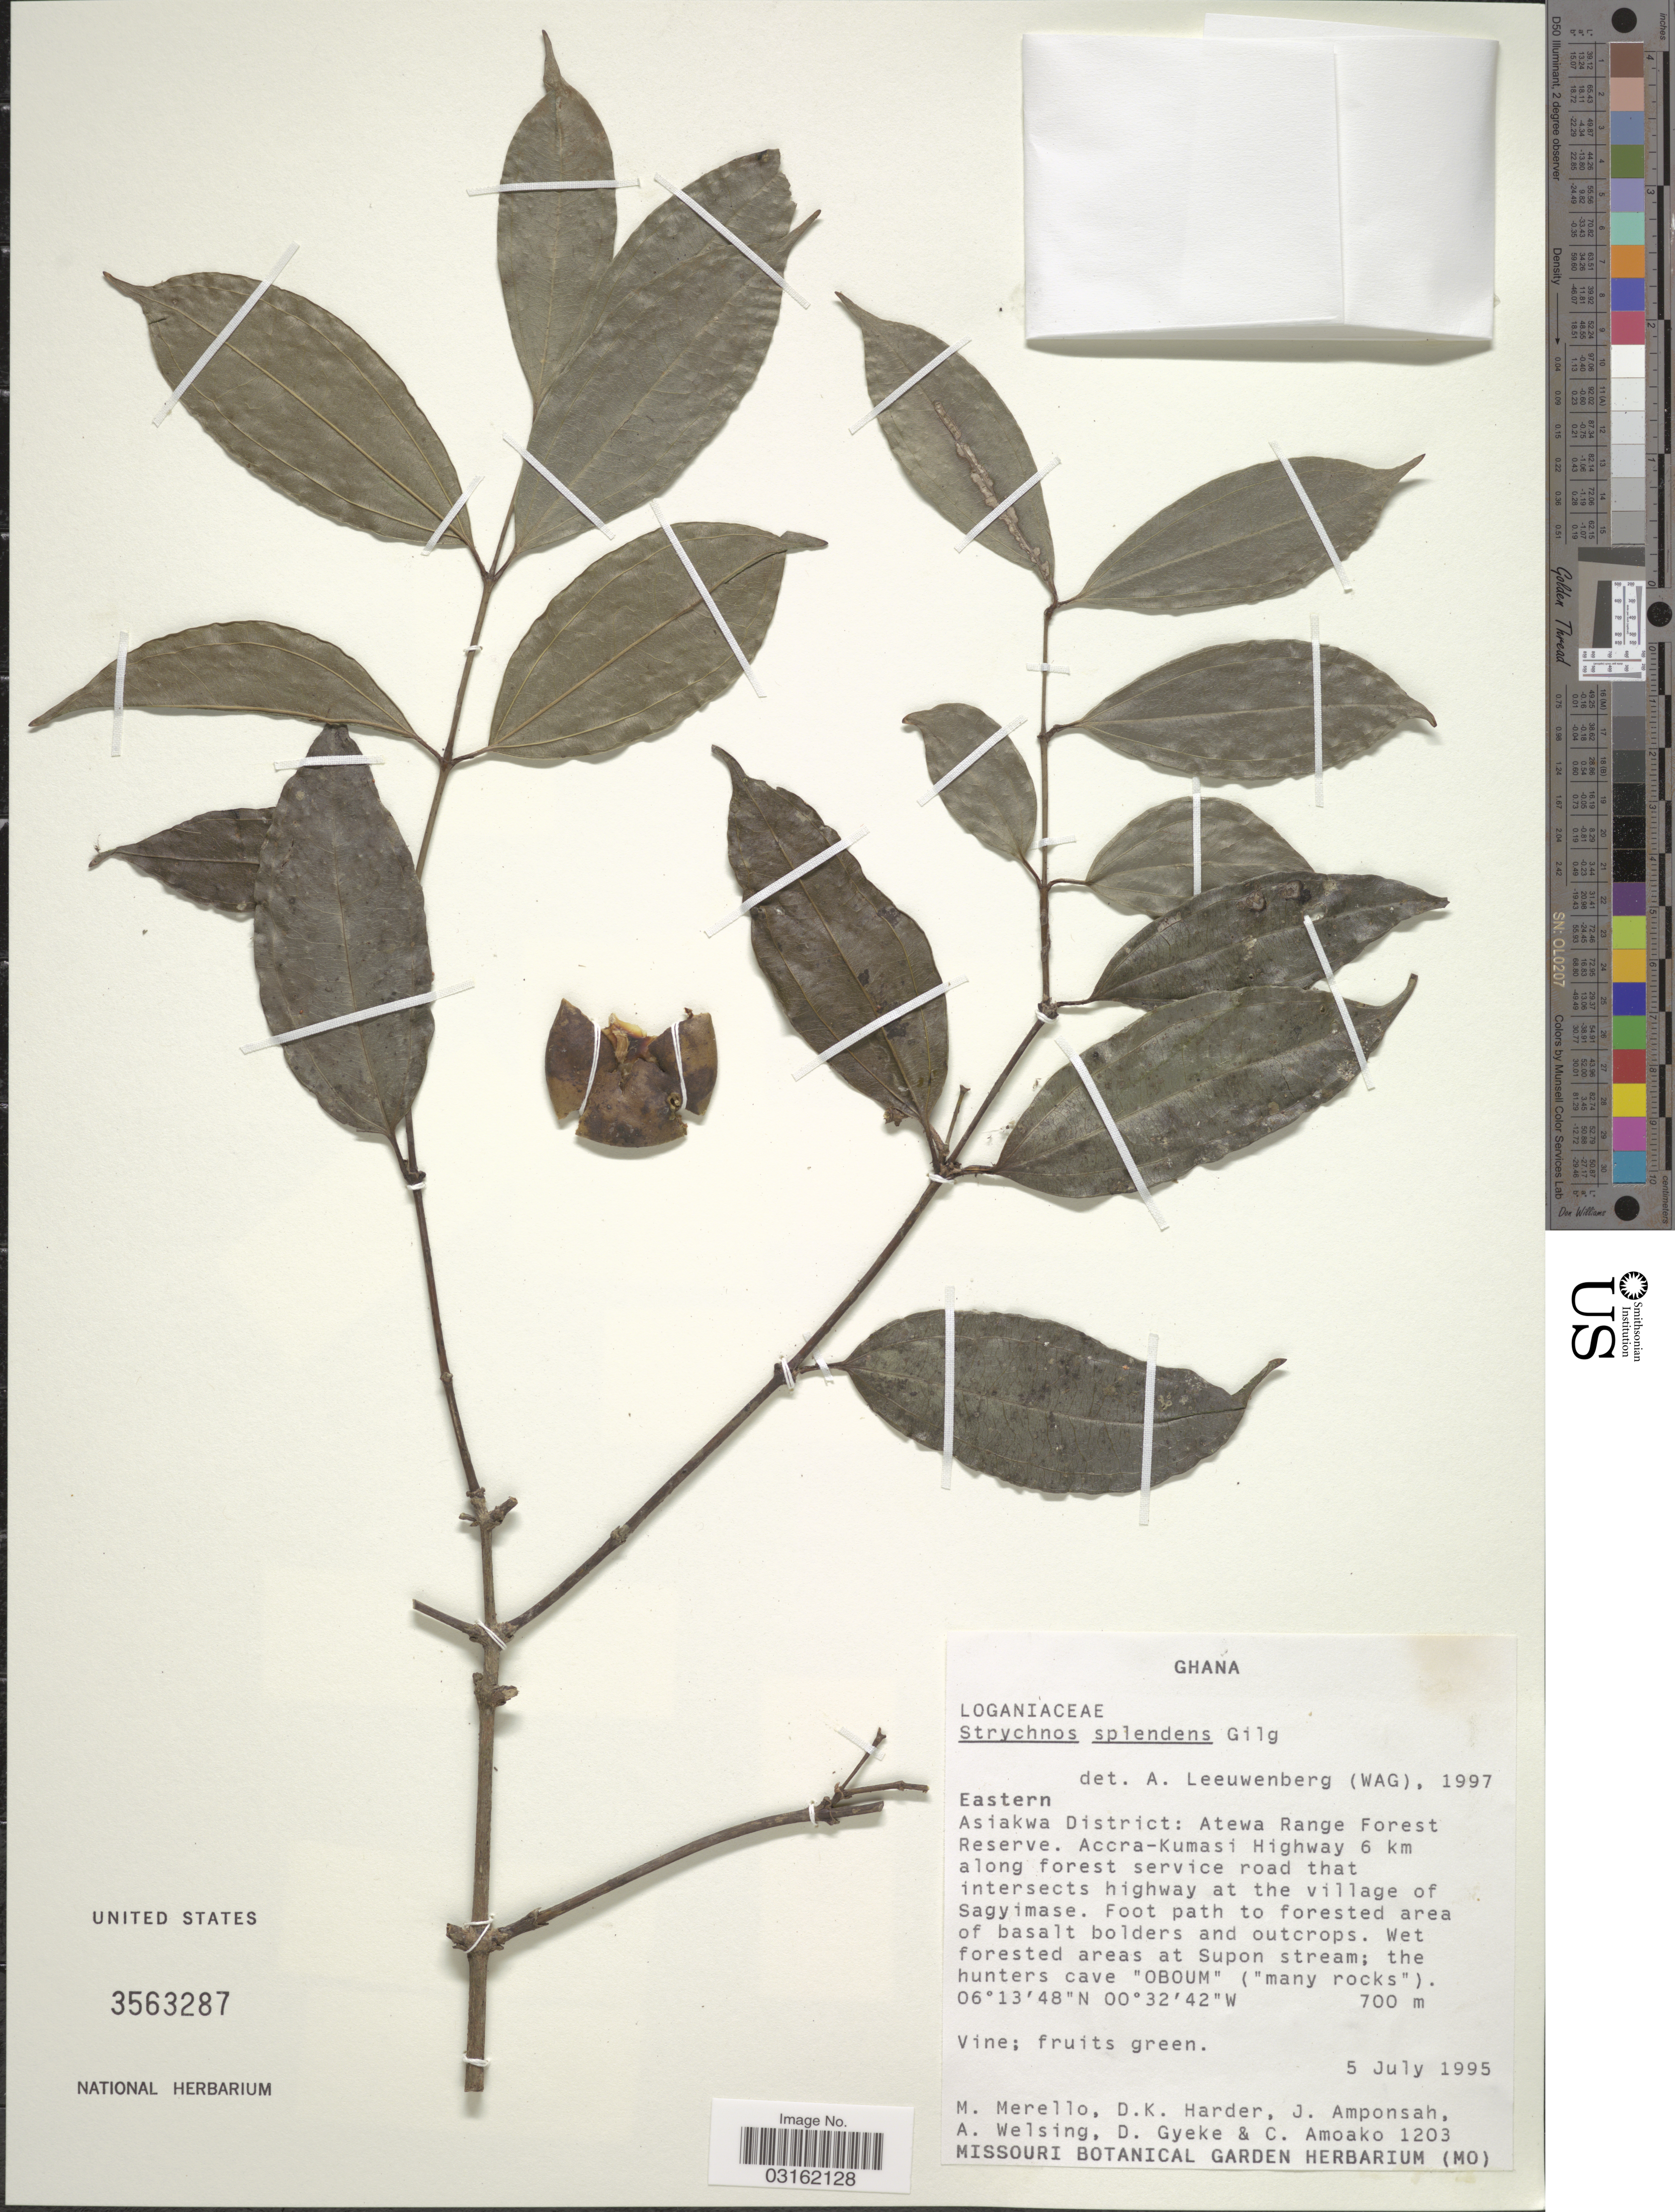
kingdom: Plantae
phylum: Tracheophyta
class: Magnoliopsida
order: Gentianales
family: Loganiaceae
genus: Strychnos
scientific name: Strychnos splendens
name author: Gilg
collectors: M. Merello, D. Harder, J. Amponsah, A. Welsing & et al.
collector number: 1203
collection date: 1995-07-05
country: Ghana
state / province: Eastern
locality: Asiakwa District: Atewa Range Forest Reserve. Accra-Kumasi Highway 6 km along forest service road that intersects highway at the village of Sagyimase.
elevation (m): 700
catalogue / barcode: US 3563287